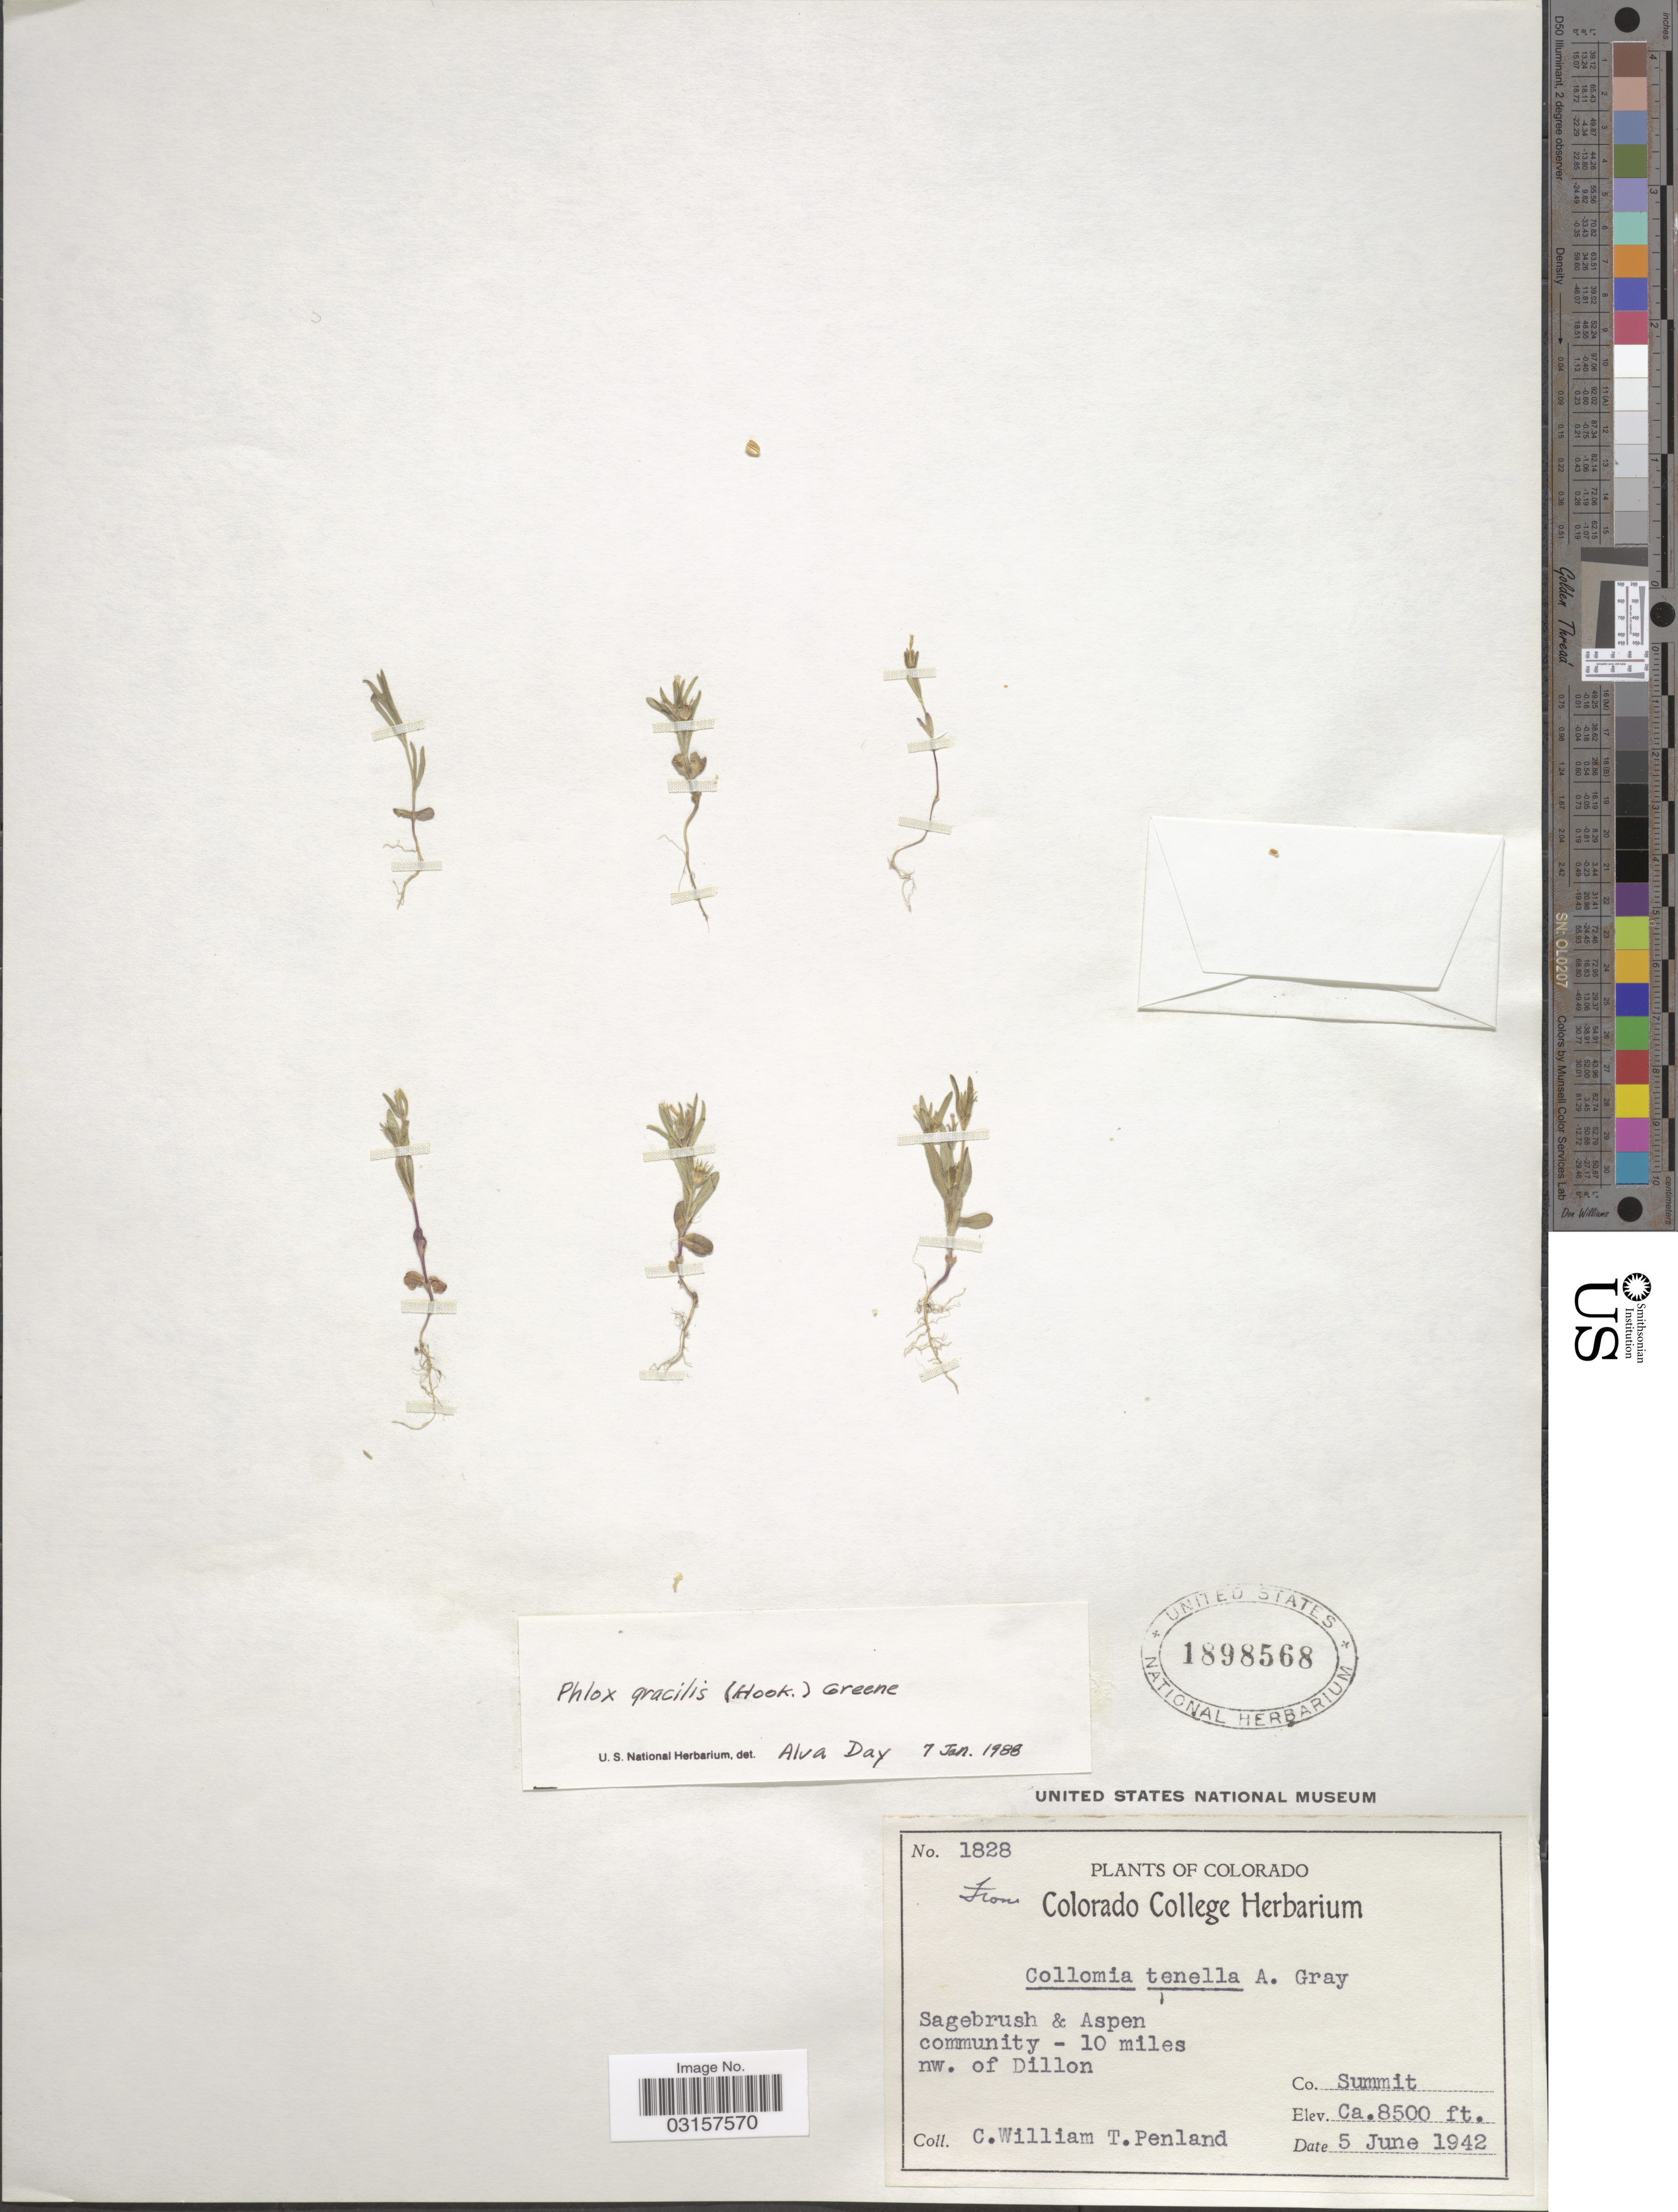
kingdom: Plantae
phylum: Tracheophyta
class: Magnoliopsida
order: Ericales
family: Polemoniaceae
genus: Microsteris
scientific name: Microsteris gracilis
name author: (Hook.) Greene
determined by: (US) Smithsonian Institution - National Museum of Natural History - Department of Botany (UNITED STATES)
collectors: C. William & T. Penland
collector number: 1828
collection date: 1942-06-05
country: United States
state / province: Colorado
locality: Sagebrush & Aspen community - 10 miles nw. of Dillon, Co. Summit.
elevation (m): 2591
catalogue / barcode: US 1898568